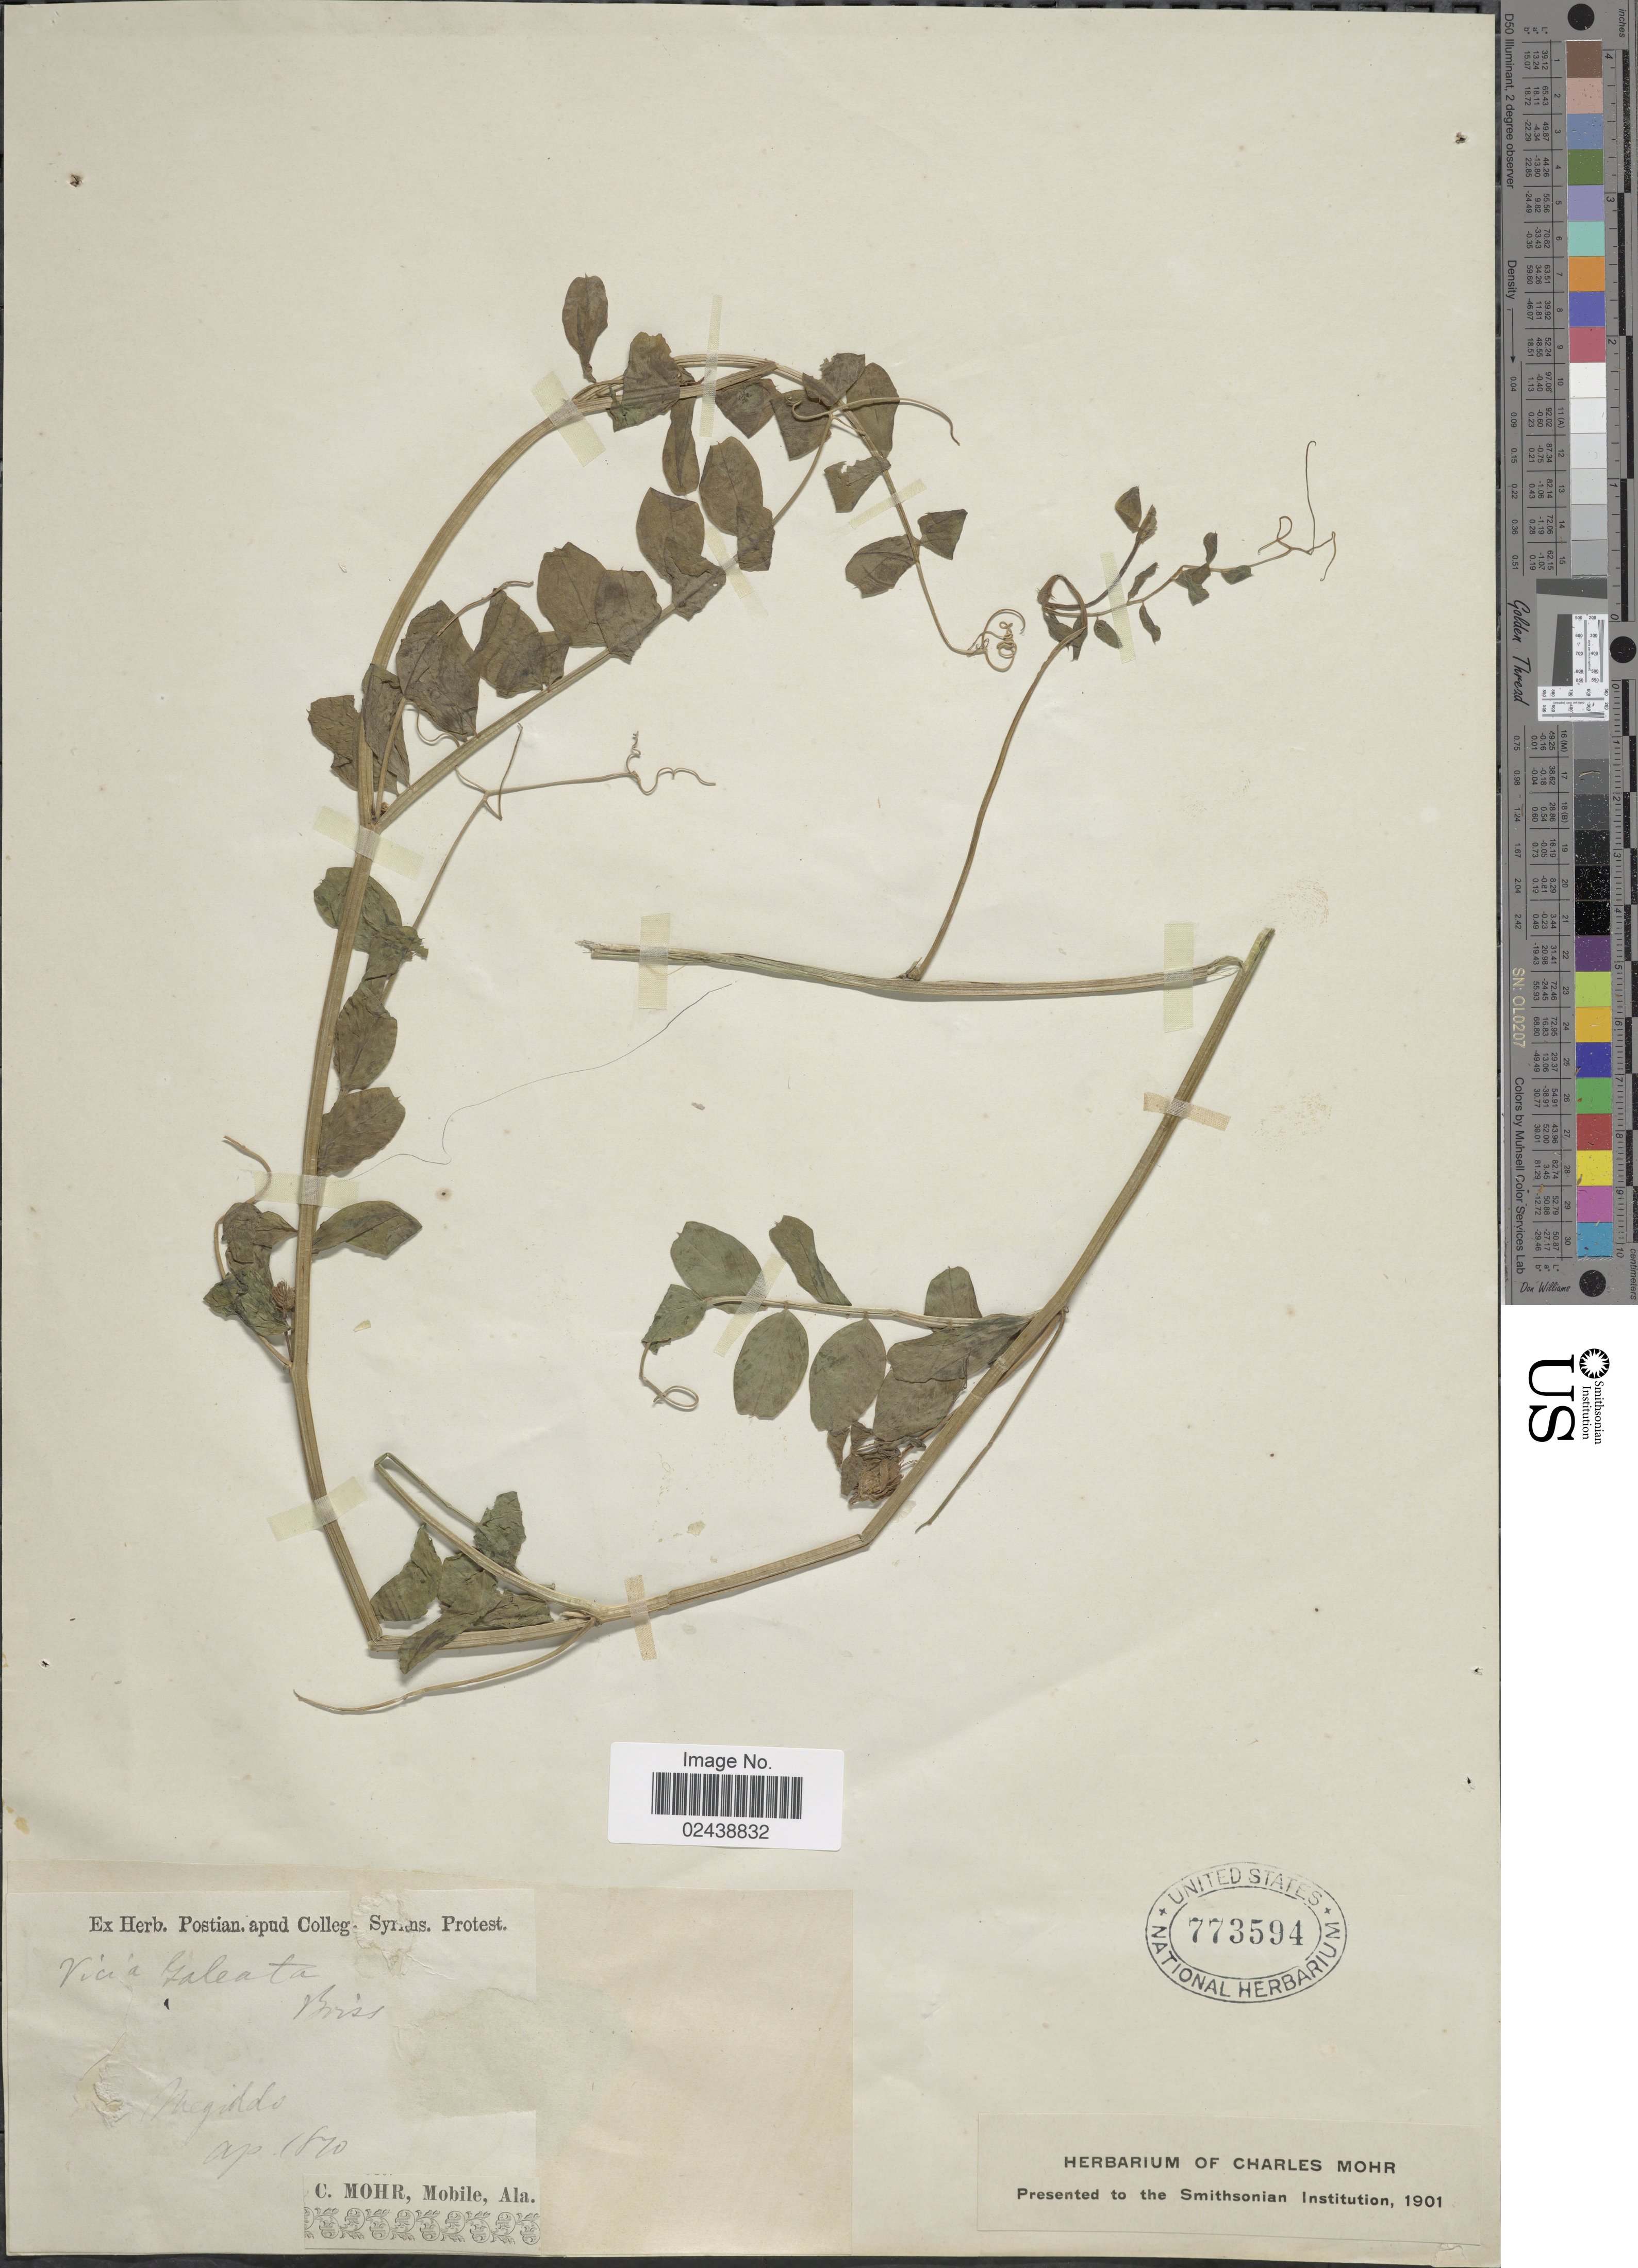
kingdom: Plantae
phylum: Tracheophyta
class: Magnoliopsida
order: Fabales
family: Fabaceae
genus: Vicia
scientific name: Vicia galeata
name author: Boiss.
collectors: C. T. Mohr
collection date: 1870-04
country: Israel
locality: Megiddo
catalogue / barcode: US 773594